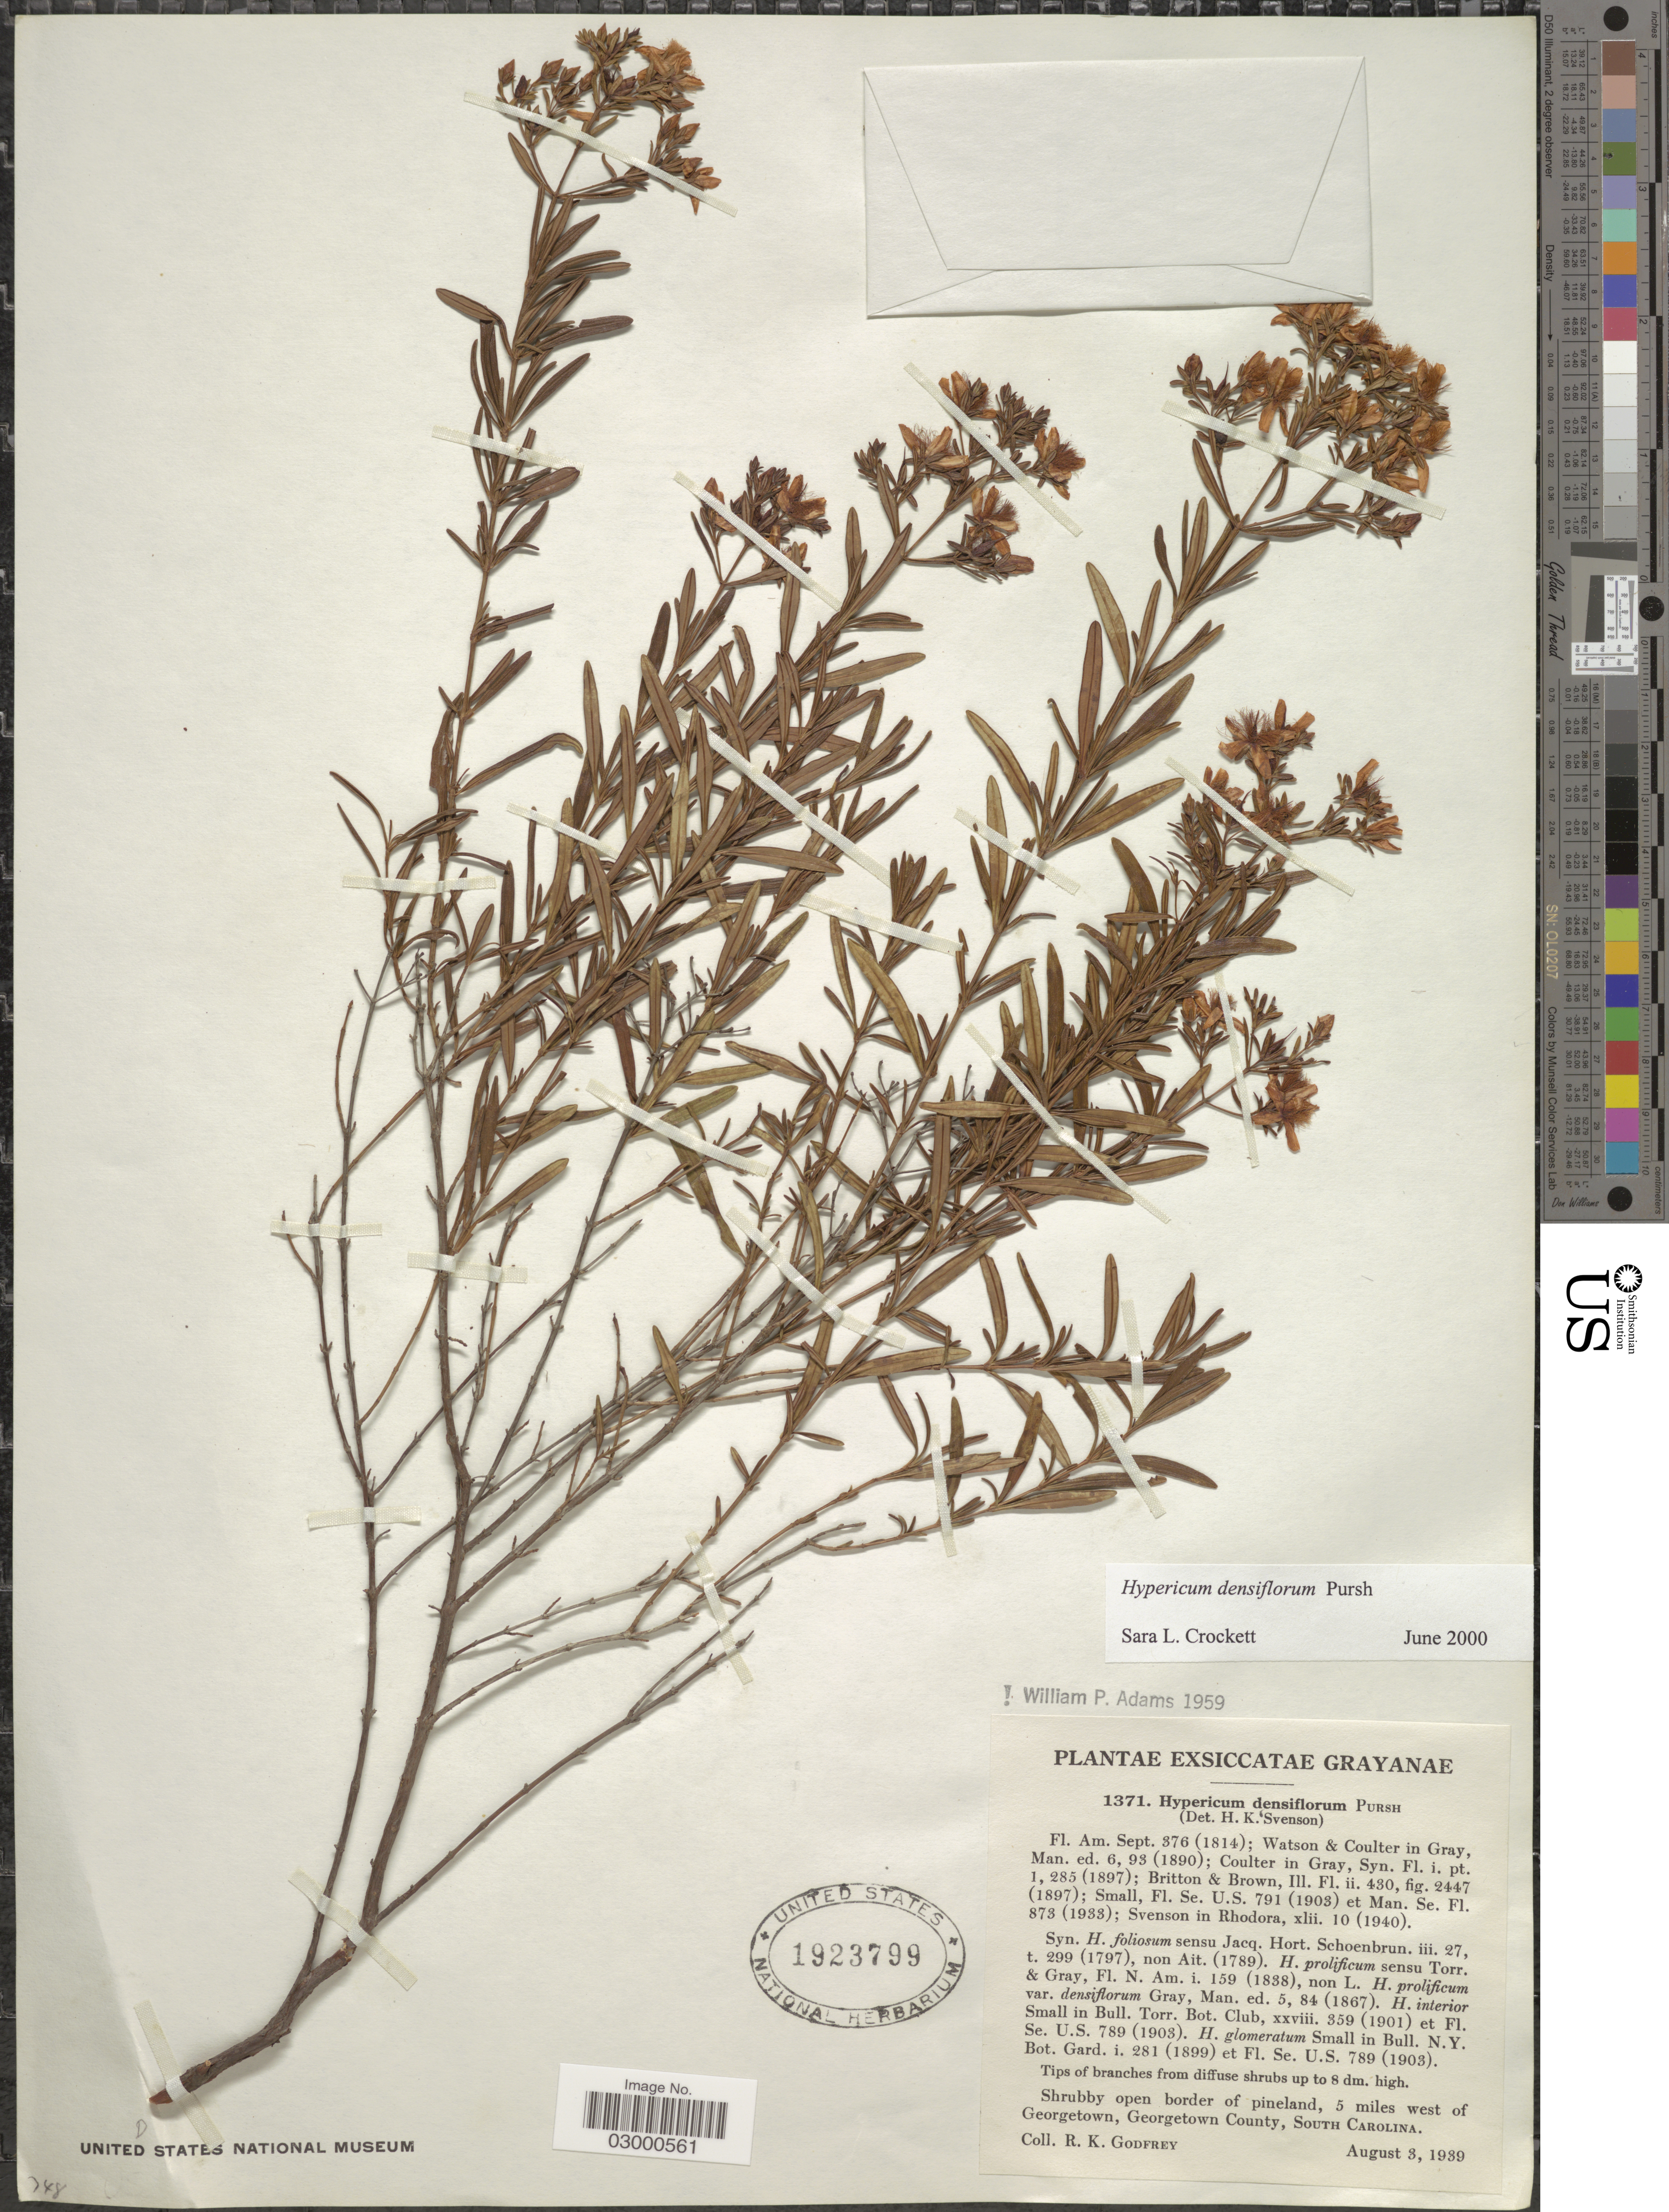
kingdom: Plantae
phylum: Tracheophyta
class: Magnoliopsida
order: Malpighiales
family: Hypericaceae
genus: Hypericum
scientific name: Hypericum densiflorum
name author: Pursh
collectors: R. K. Godfrey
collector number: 1371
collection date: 1939-08-03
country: United States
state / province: South Carolina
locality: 5 miles west of Georgetown, Georgetown County.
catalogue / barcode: US 1923799